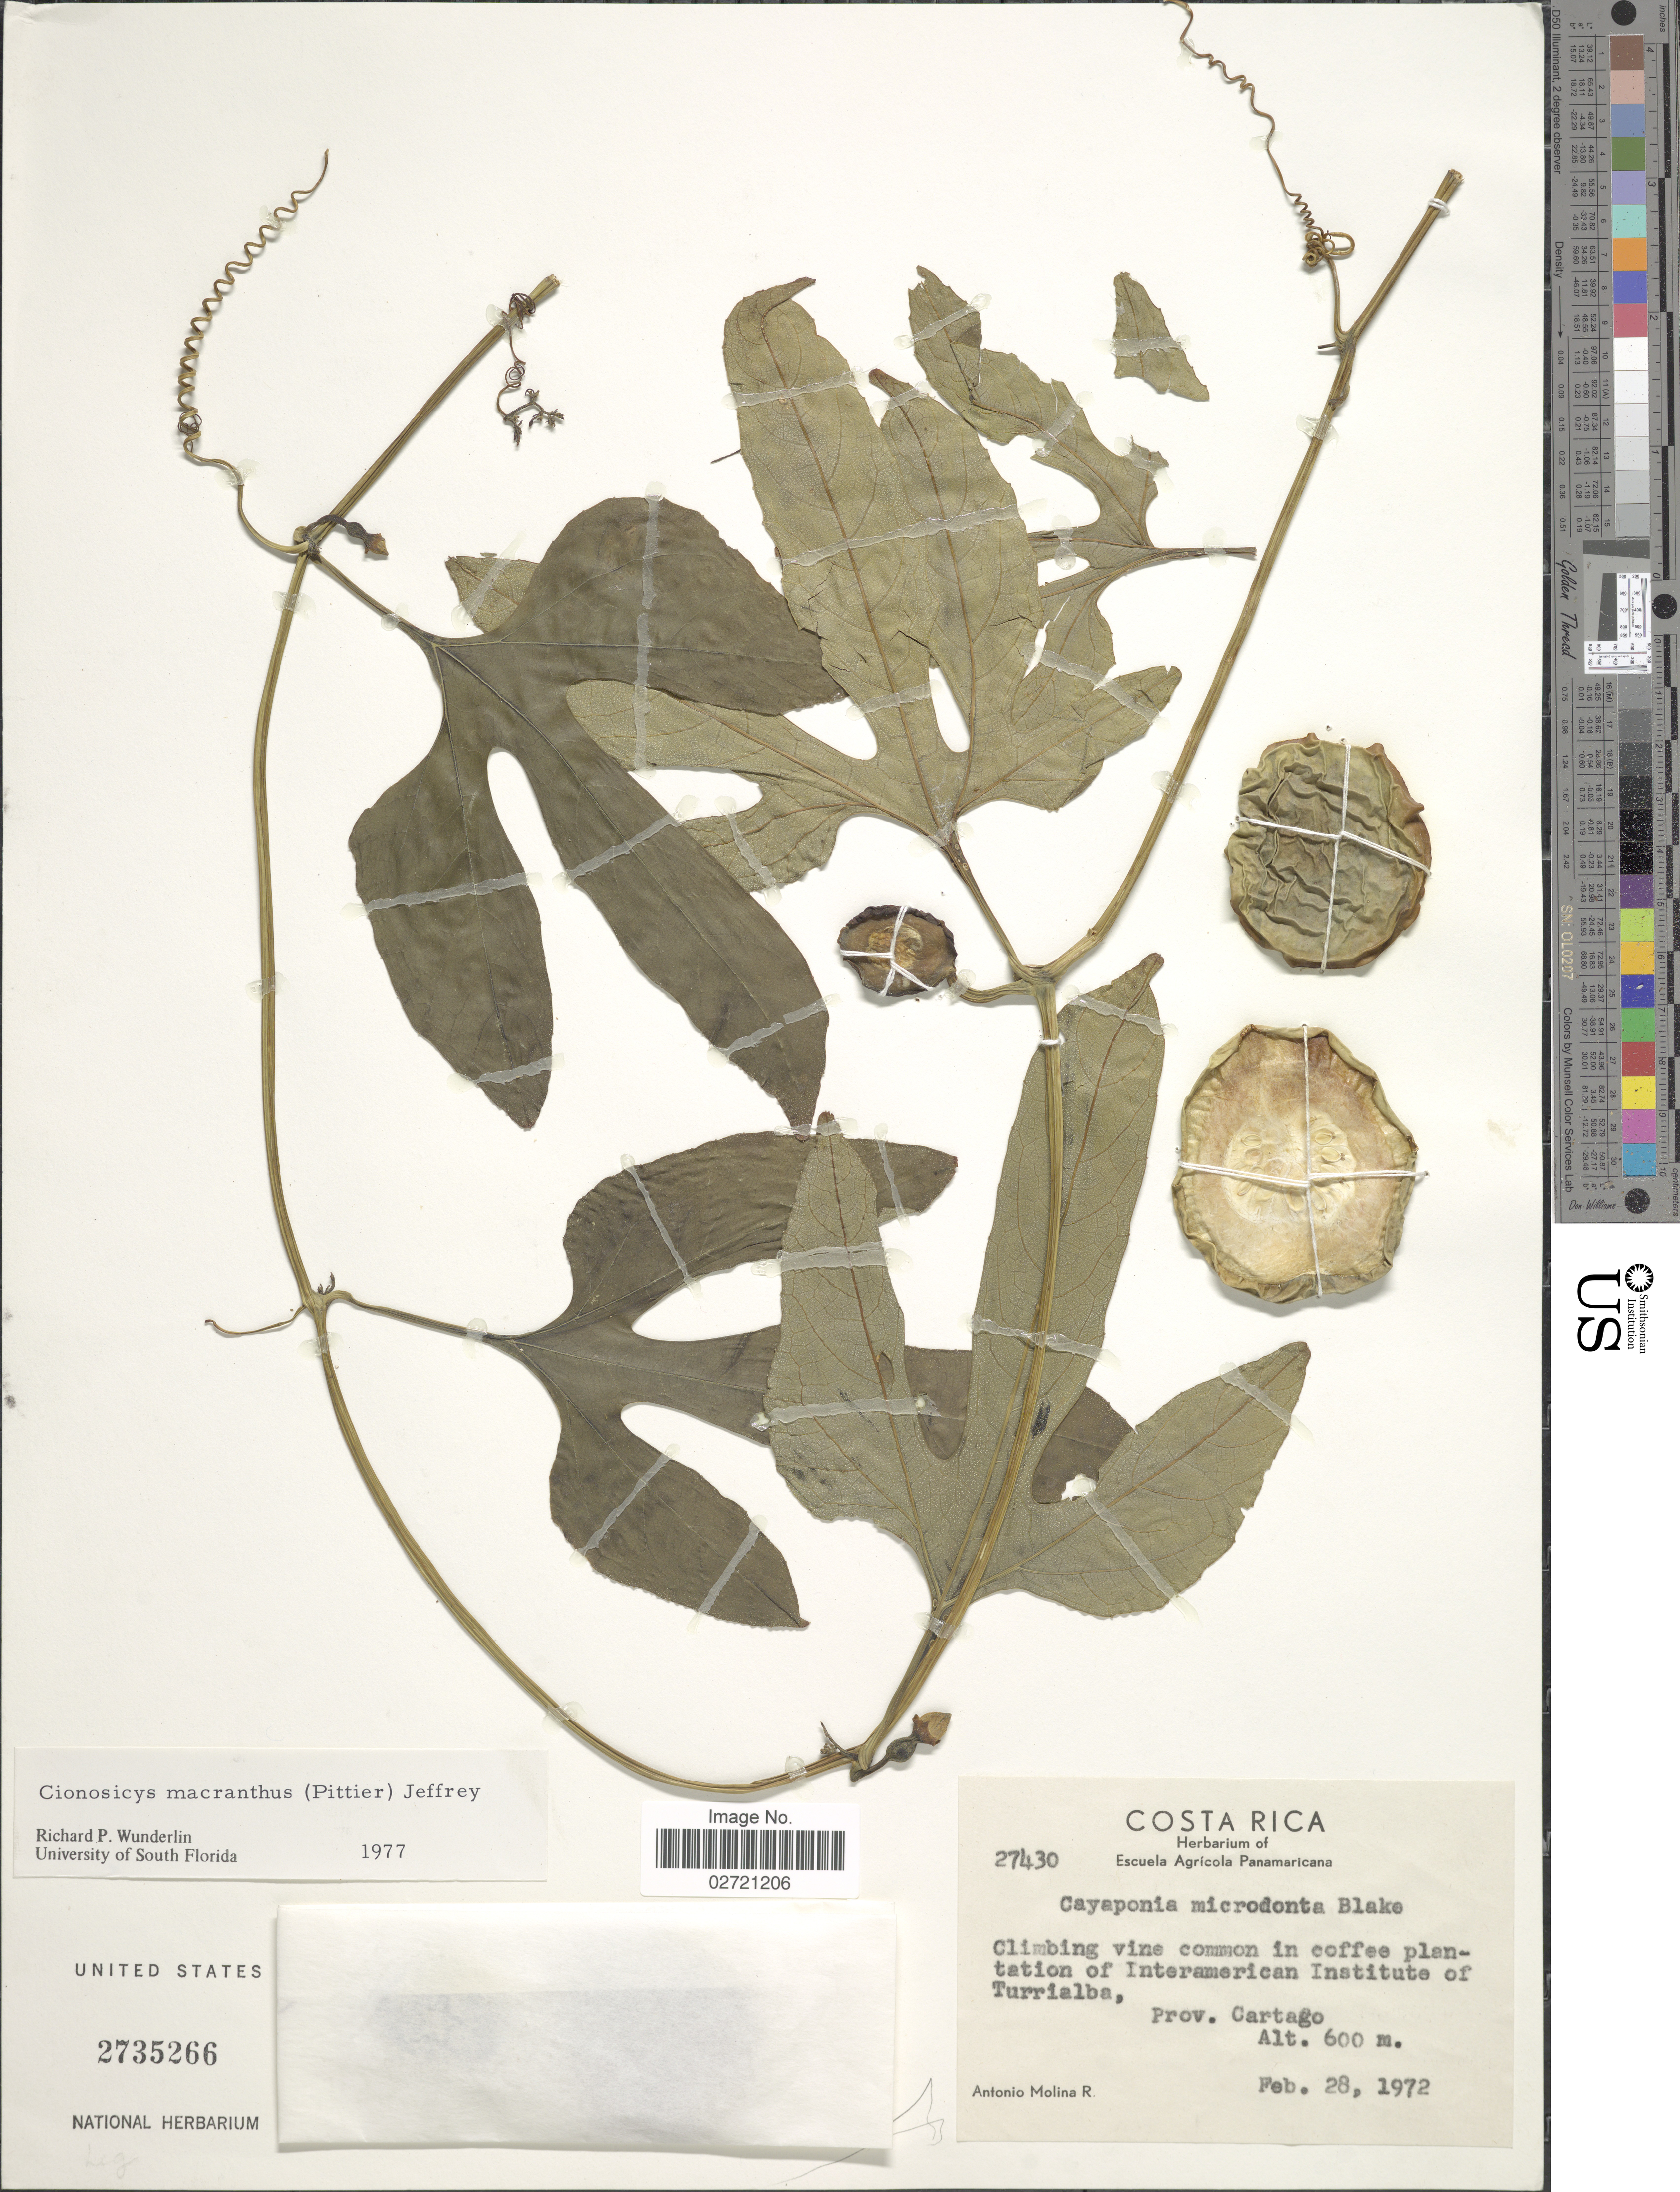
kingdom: Plantae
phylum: Tracheophyta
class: Magnoliopsida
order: Cucurbitales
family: Cucurbitaceae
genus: Cionosicys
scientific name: Cionosicys macranthus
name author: (Pittier) C. Jeffrey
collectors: A. Molina R.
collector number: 27430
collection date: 1972-02-28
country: Costa Rica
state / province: Cartago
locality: In coffee plantation of Interamerican Institute of Turrialba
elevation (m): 600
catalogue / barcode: US 2735266